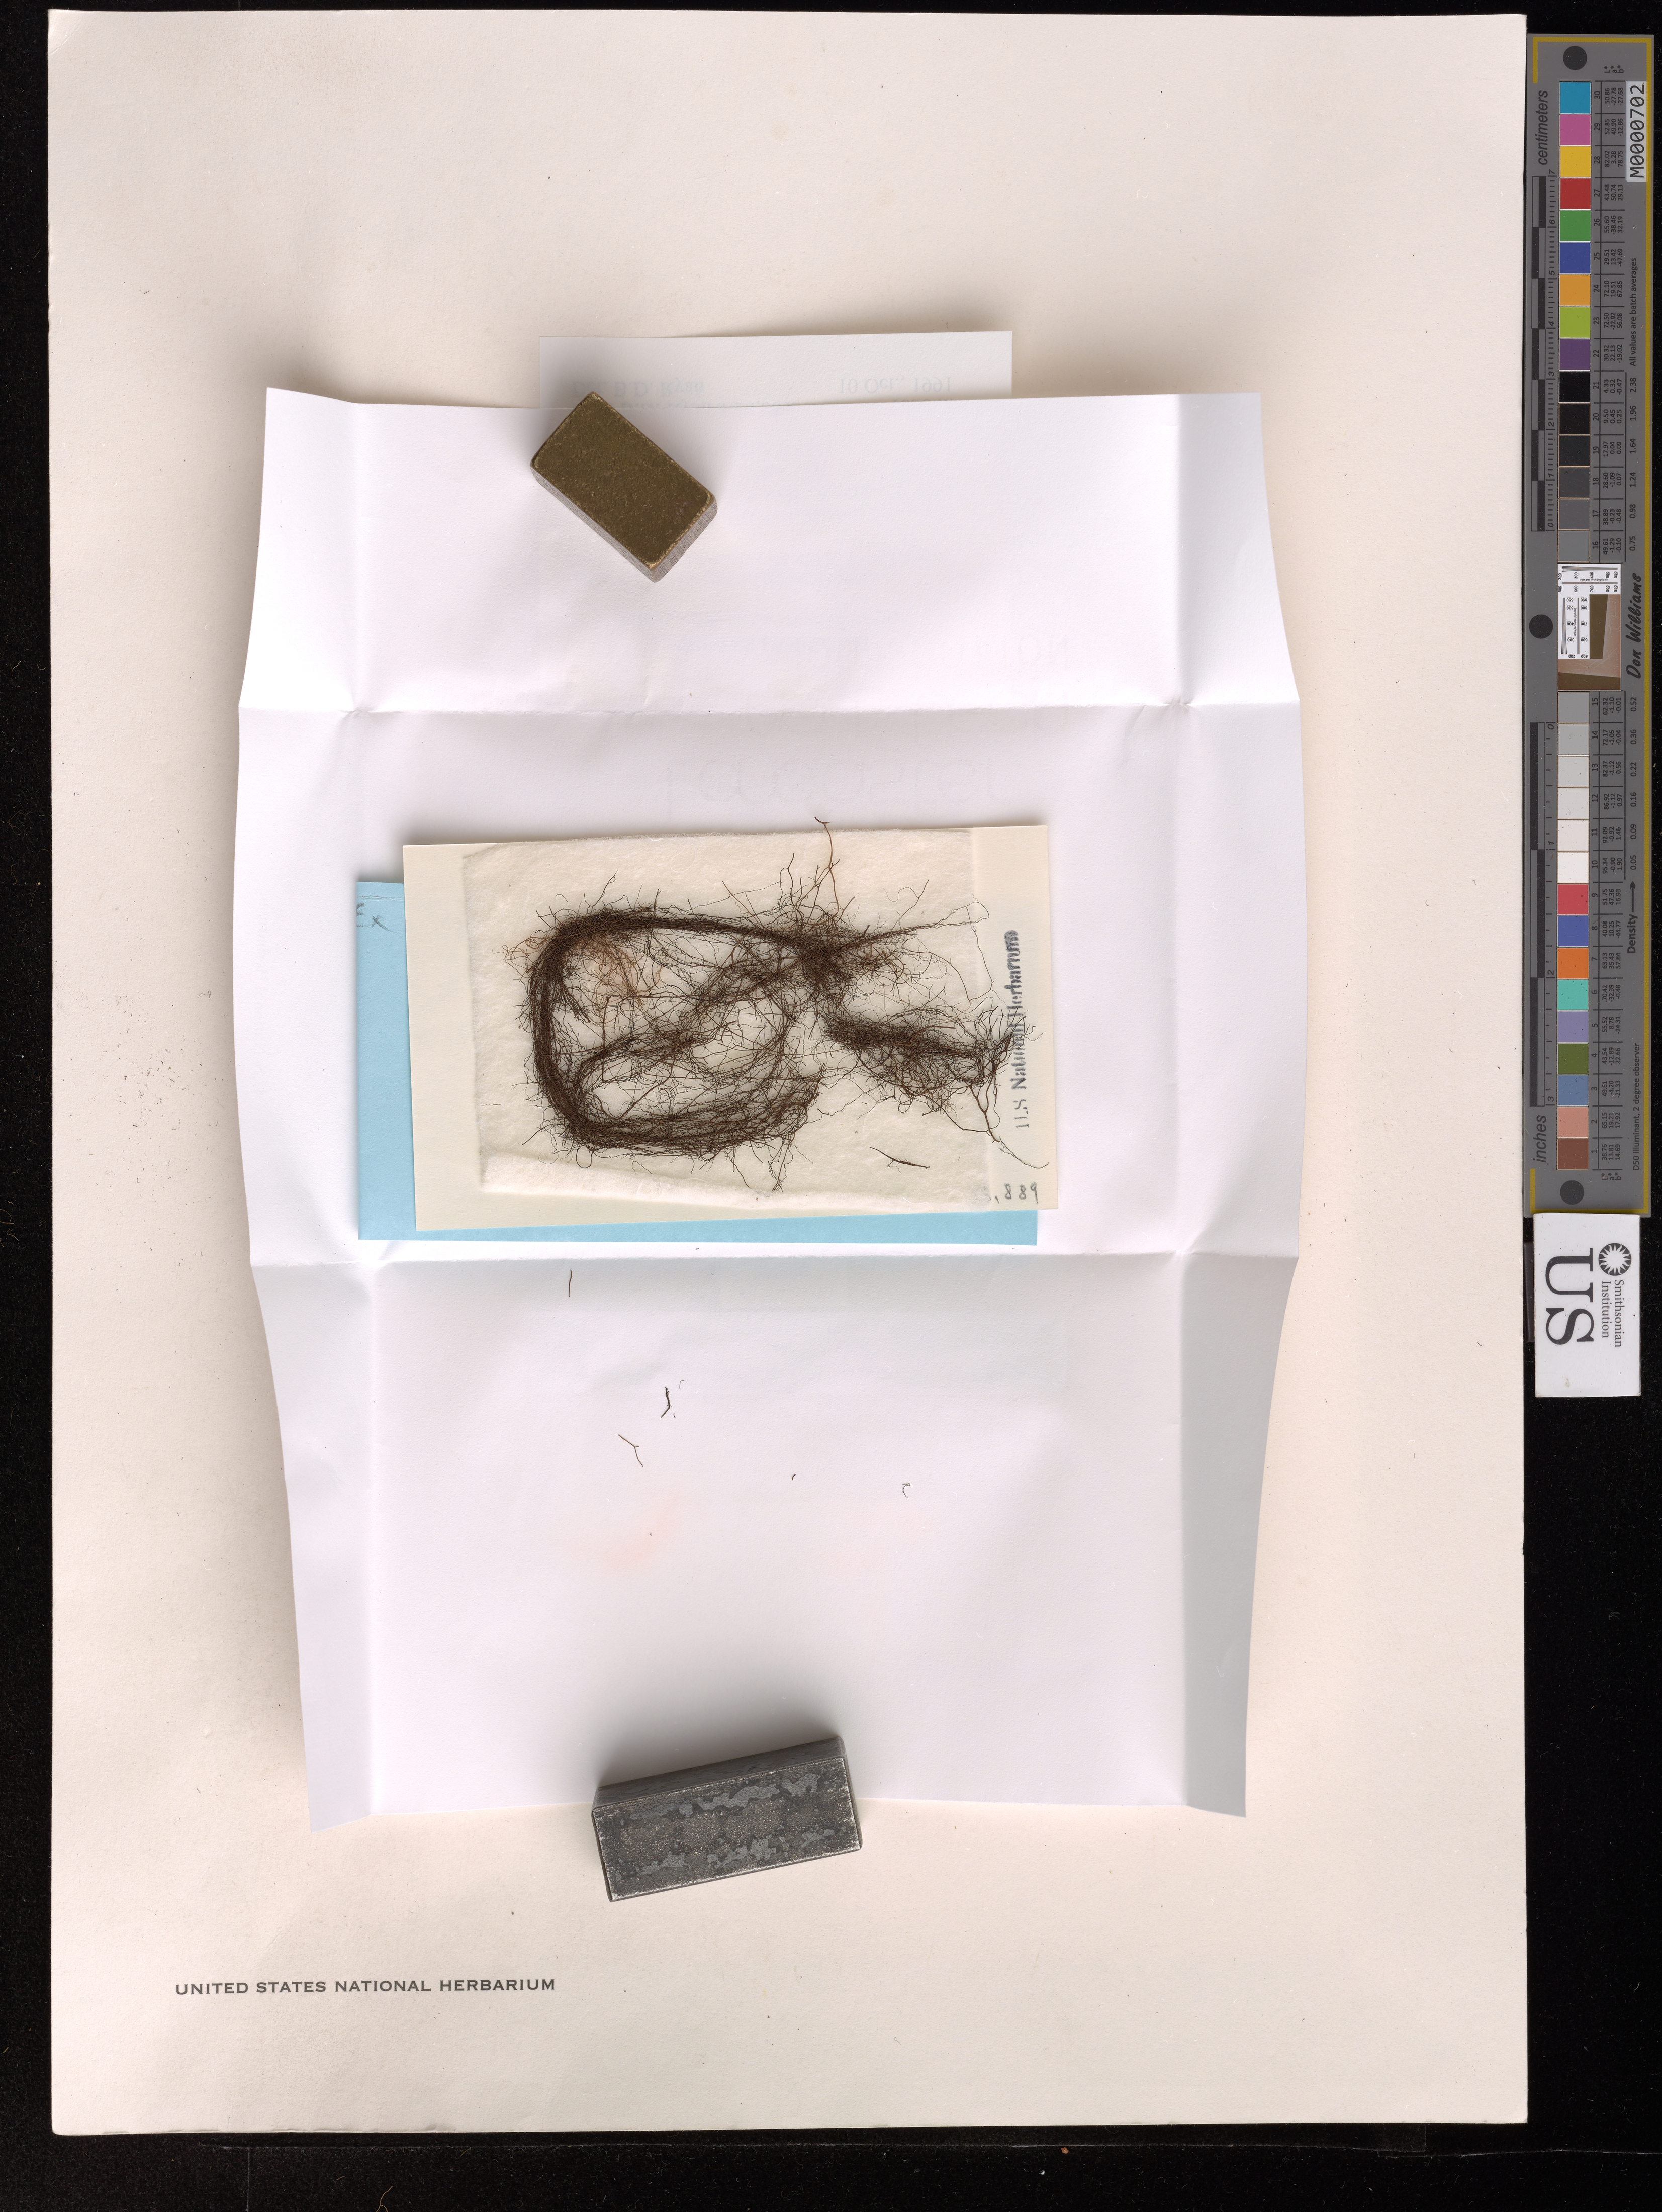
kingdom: Fungi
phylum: Ascomycota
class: Lecanoromycetes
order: Lecanorales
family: Parmeliaceae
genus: Bryoria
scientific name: Bryoria pseudofuscescens var. pseudofuscescens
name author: (Gyeln.) Brodo & D. Hawksw.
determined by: McMullin, R. Troy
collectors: B. D. Ryan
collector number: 28889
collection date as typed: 10 Oct 1991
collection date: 1991-10-10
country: United States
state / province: Oregon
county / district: Klamath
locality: Fremont nat'l forest, swede timber sale, near end of road 018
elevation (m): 1850